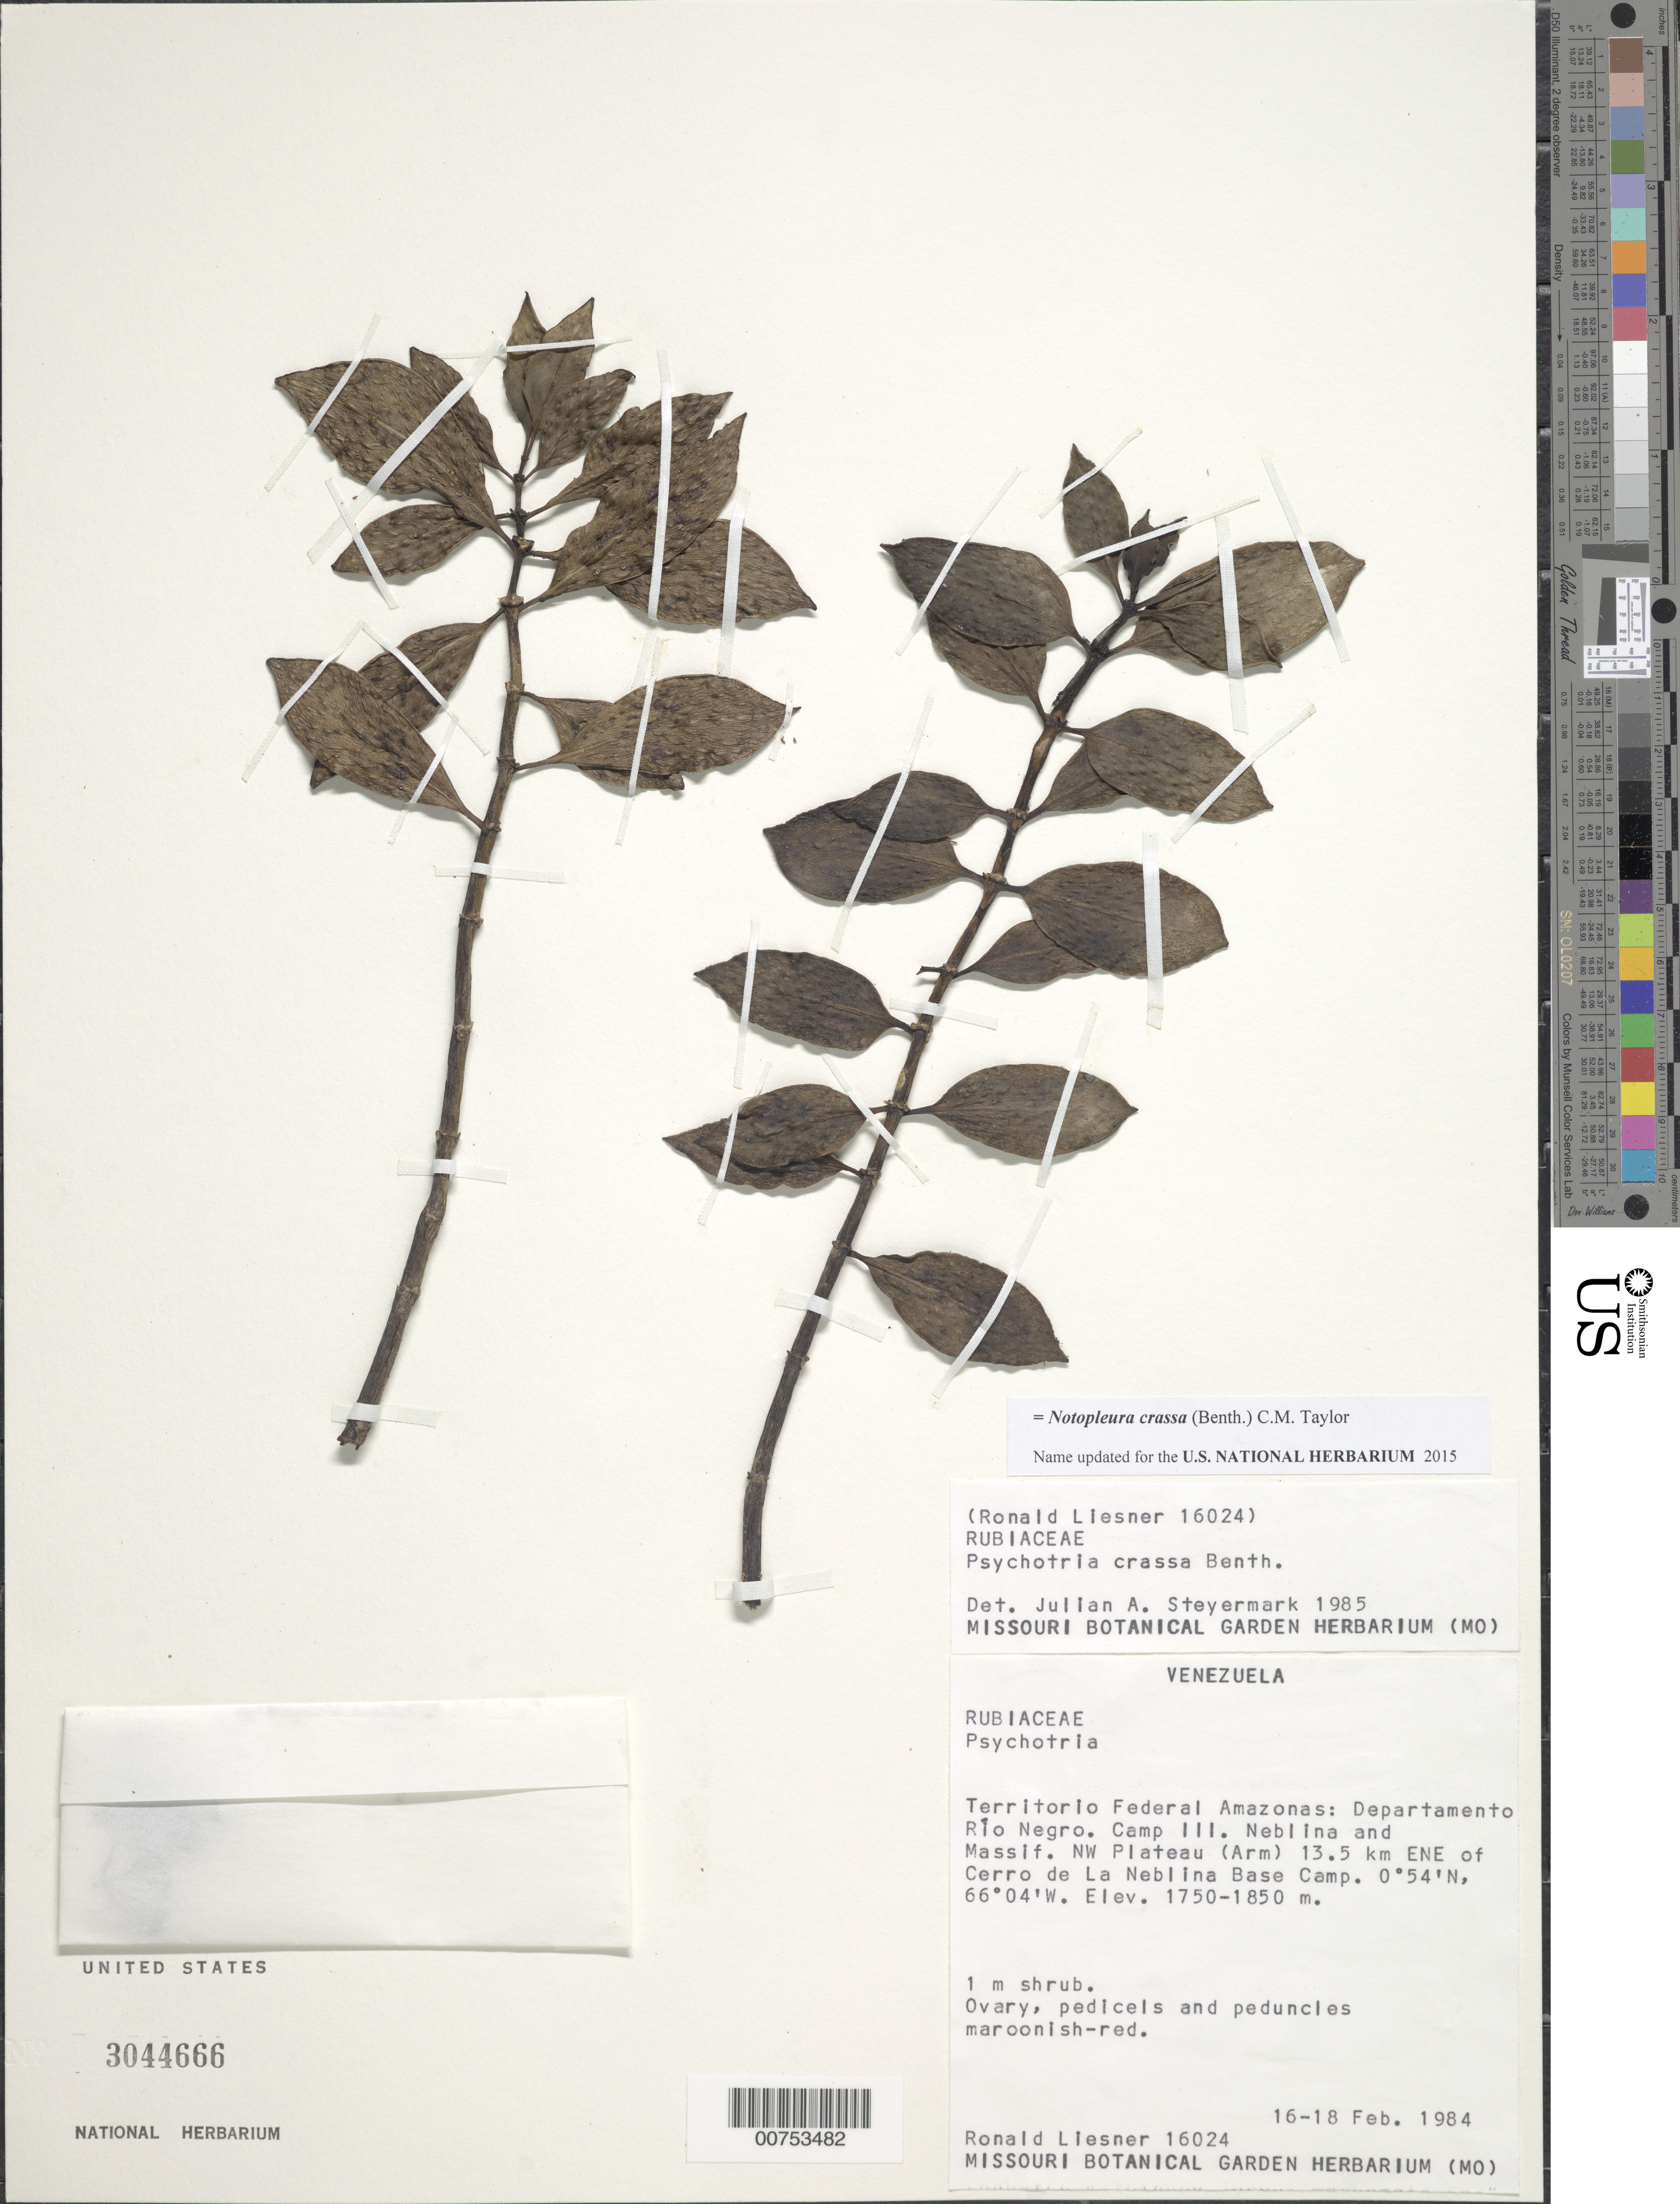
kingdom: Plantae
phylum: Tracheophyta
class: Magnoliopsida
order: Gentianales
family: Rubiaceae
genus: Psychotria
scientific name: Psychotria crassa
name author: Benth.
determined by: Steyermark, Julian A., (VEN)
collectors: R. L. Liesner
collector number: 16024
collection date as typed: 16-Feb-84 to 18-Feb-84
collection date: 1984-02-16/1984-02-18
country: Venezuela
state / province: Amazonas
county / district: Río Negro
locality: Cerro de La Neblina Base Camp, Camp III, Neblina & Massif, NW Plateau, 13.5 km ENE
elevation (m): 1750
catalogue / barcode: US 3044666